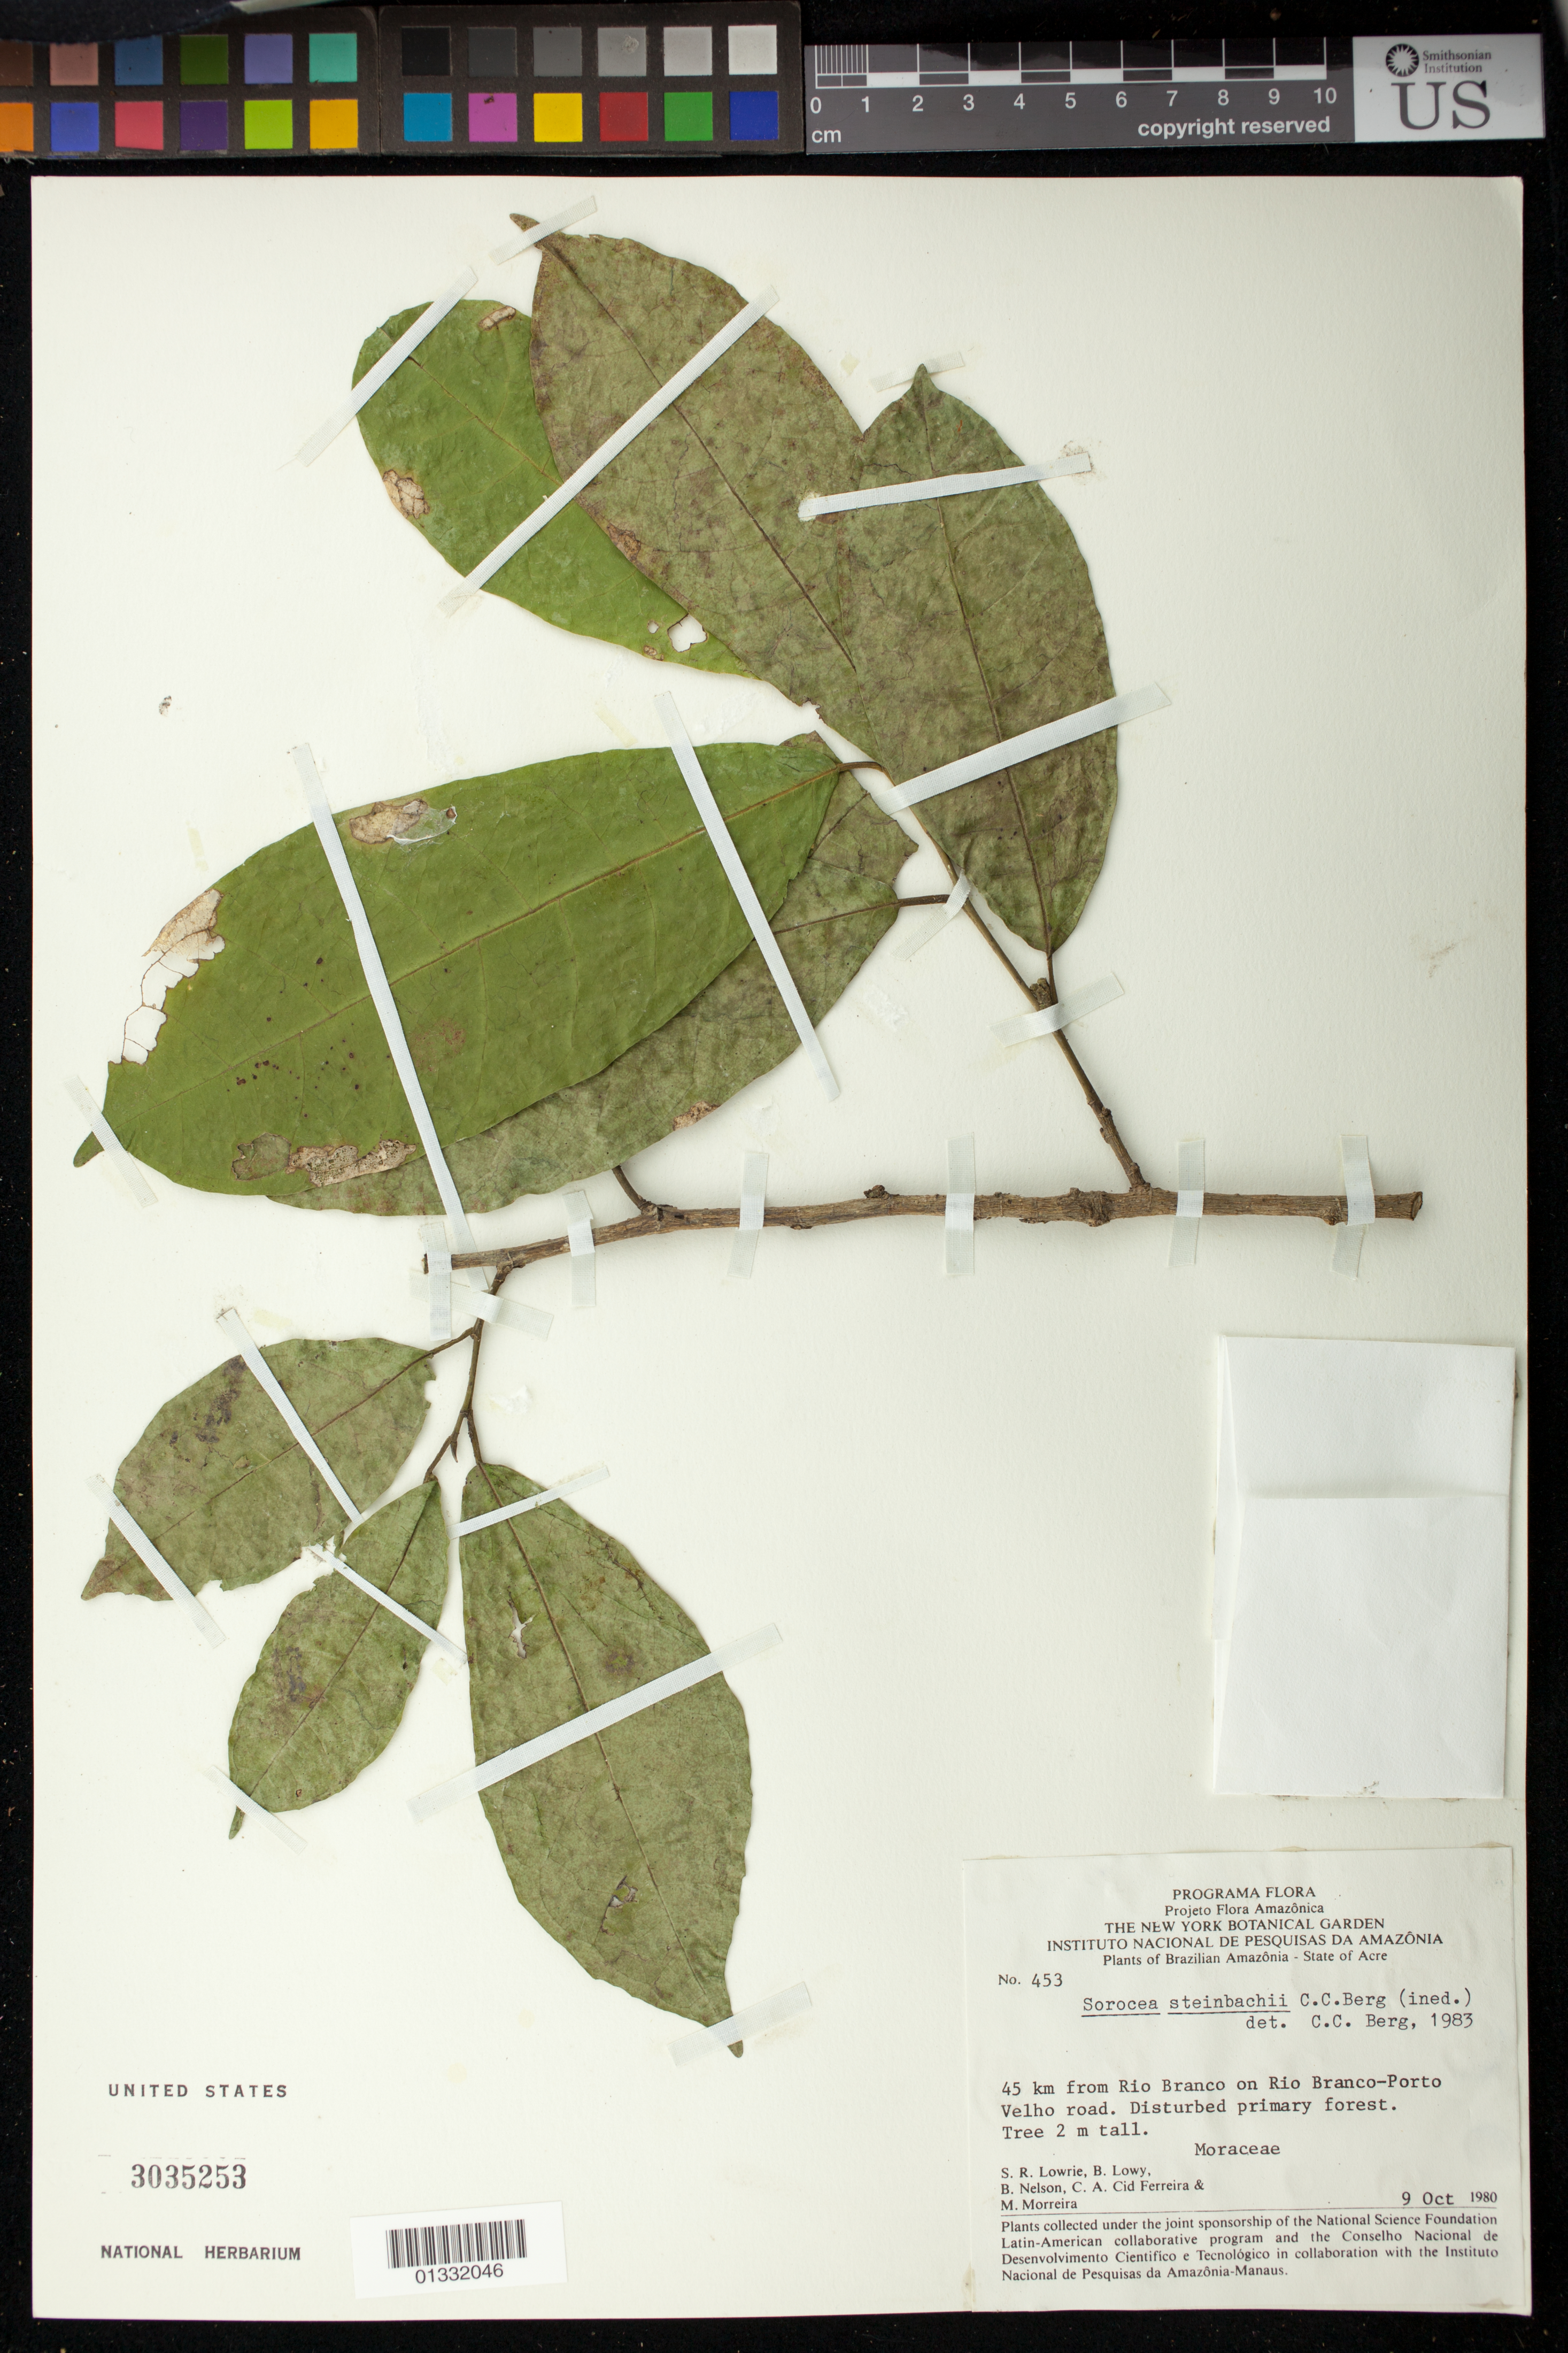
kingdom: Plantae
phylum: Tracheophyta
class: Magnoliopsida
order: Rosales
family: Moraceae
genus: Sorocea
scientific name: Sorocea steinbachii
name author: C.C. Berg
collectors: S. Lowrie, B. Lowy, B. Nelson, C. A. Cid Ferreira & M. Morreira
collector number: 453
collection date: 1980-10-09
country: Brazil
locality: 45km from Rio Branco on Rio Branco-Porto Velho road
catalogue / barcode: US 3035253